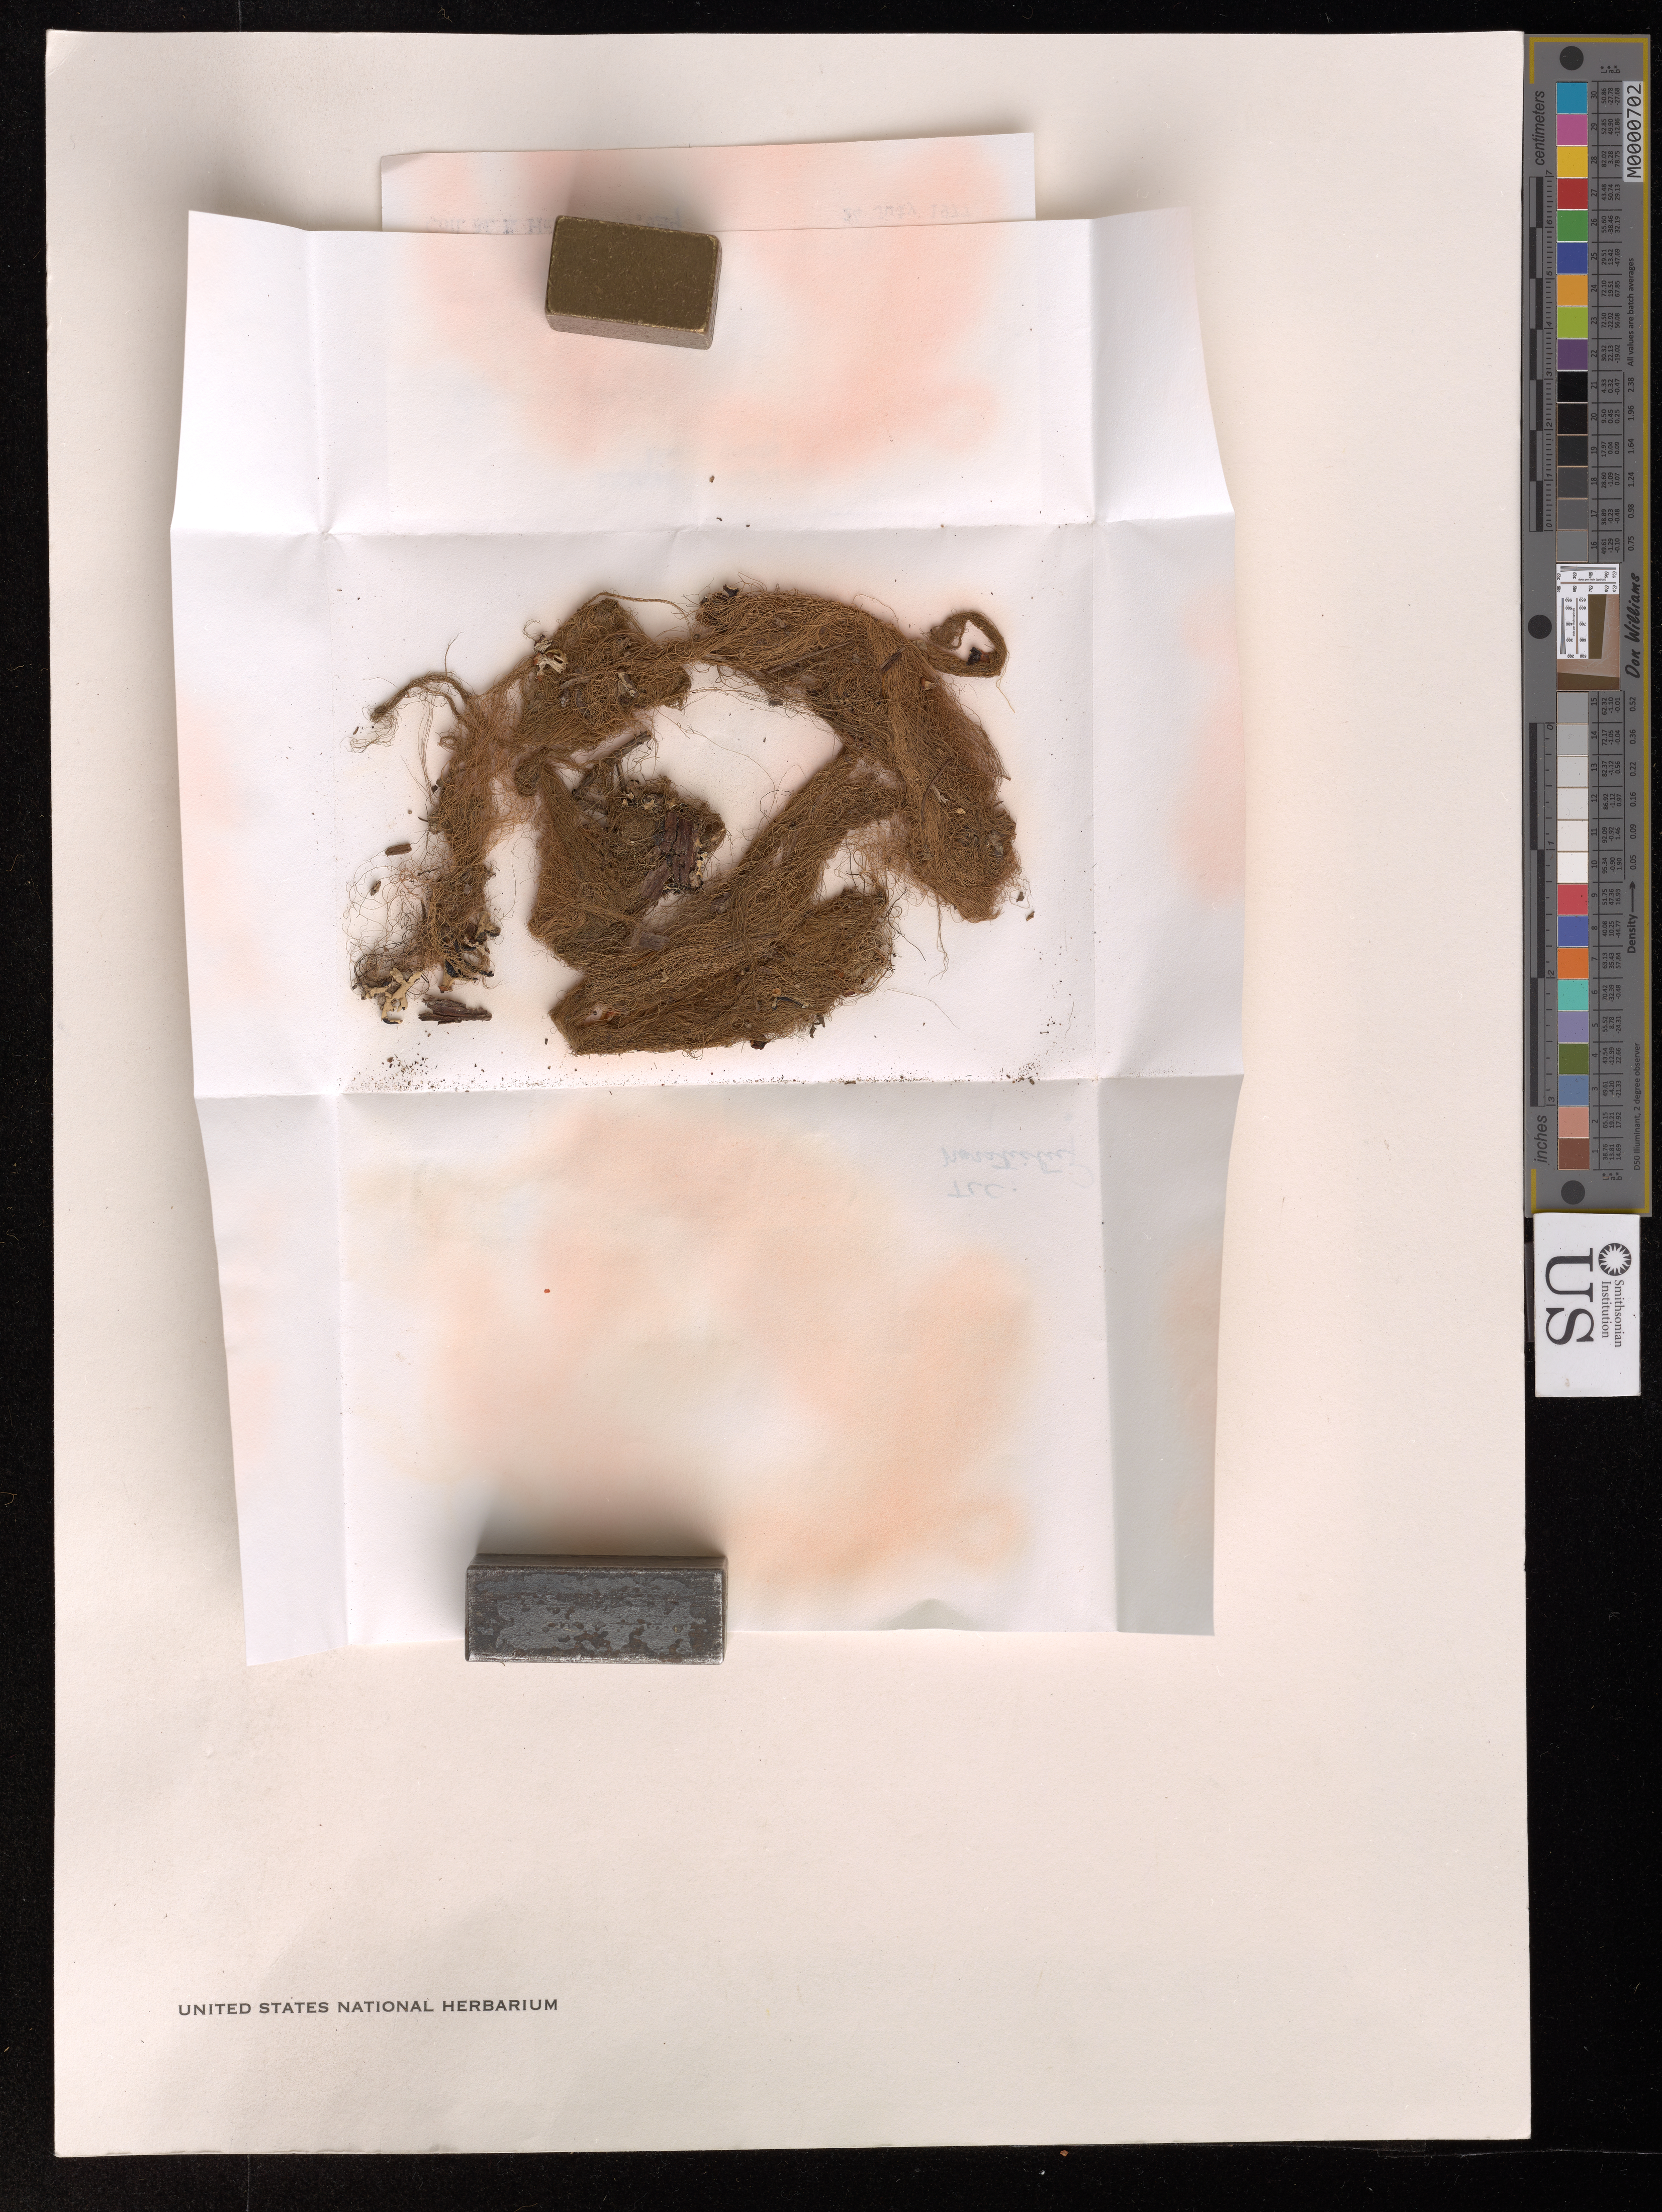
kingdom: Fungi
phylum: Ascomycota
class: Lecanoromycetes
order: Lecanorales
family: Parmeliaceae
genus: Bryoria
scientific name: Bryoria pseudofuscescens var. pikei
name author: (Brodo & D. Hawksw.) McCune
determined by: McMullin, R. Troy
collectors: M. Hale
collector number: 49889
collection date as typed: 24 Jul 1977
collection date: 1977-07-24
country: United States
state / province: Montana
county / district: Lincoln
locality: Howard lake campground, kootenai national forest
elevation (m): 1400